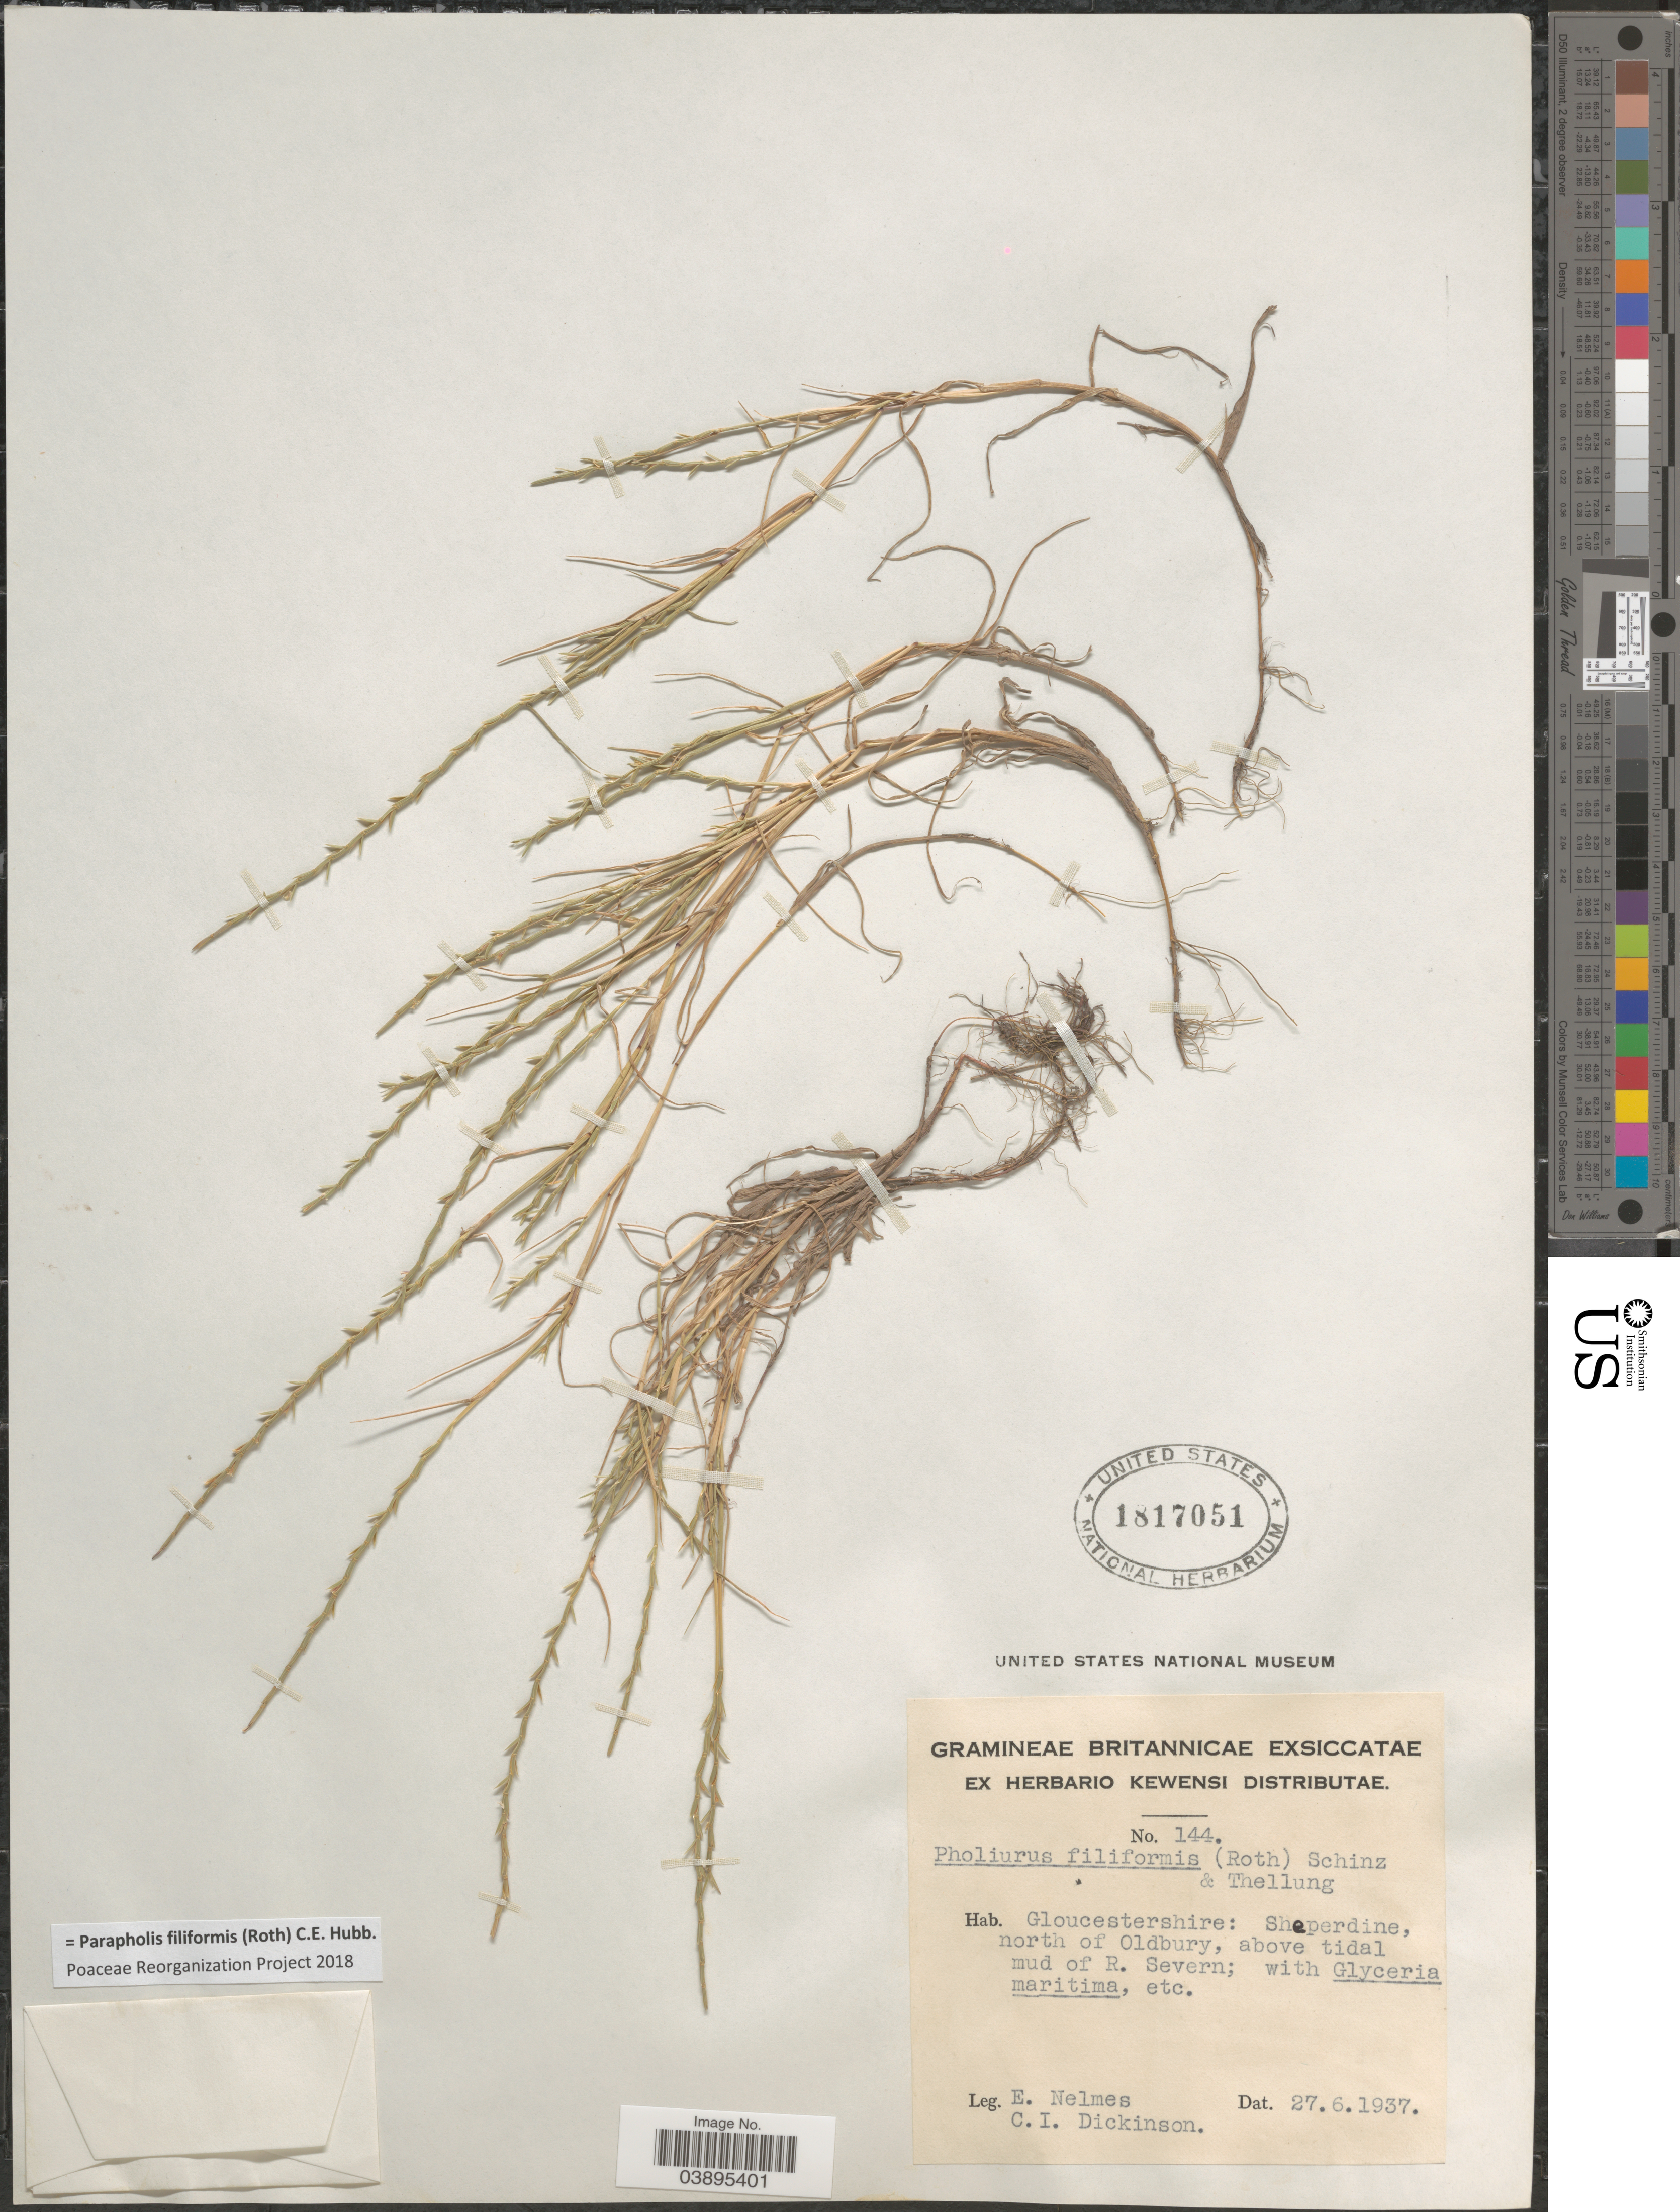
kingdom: Plantae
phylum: Tracheophyta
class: Liliopsida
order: Poales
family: Poaceae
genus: Parapholis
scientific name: Parapholis filiformis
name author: (Roth) C.E. Hubb.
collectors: E. Nelmes & C. Dickinson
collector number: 144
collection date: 1937-06-27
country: United Kingdom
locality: Gloucestershire: Sheperdine, north of Oldbury, above tidal mud of R. Severn.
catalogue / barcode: US 1817051